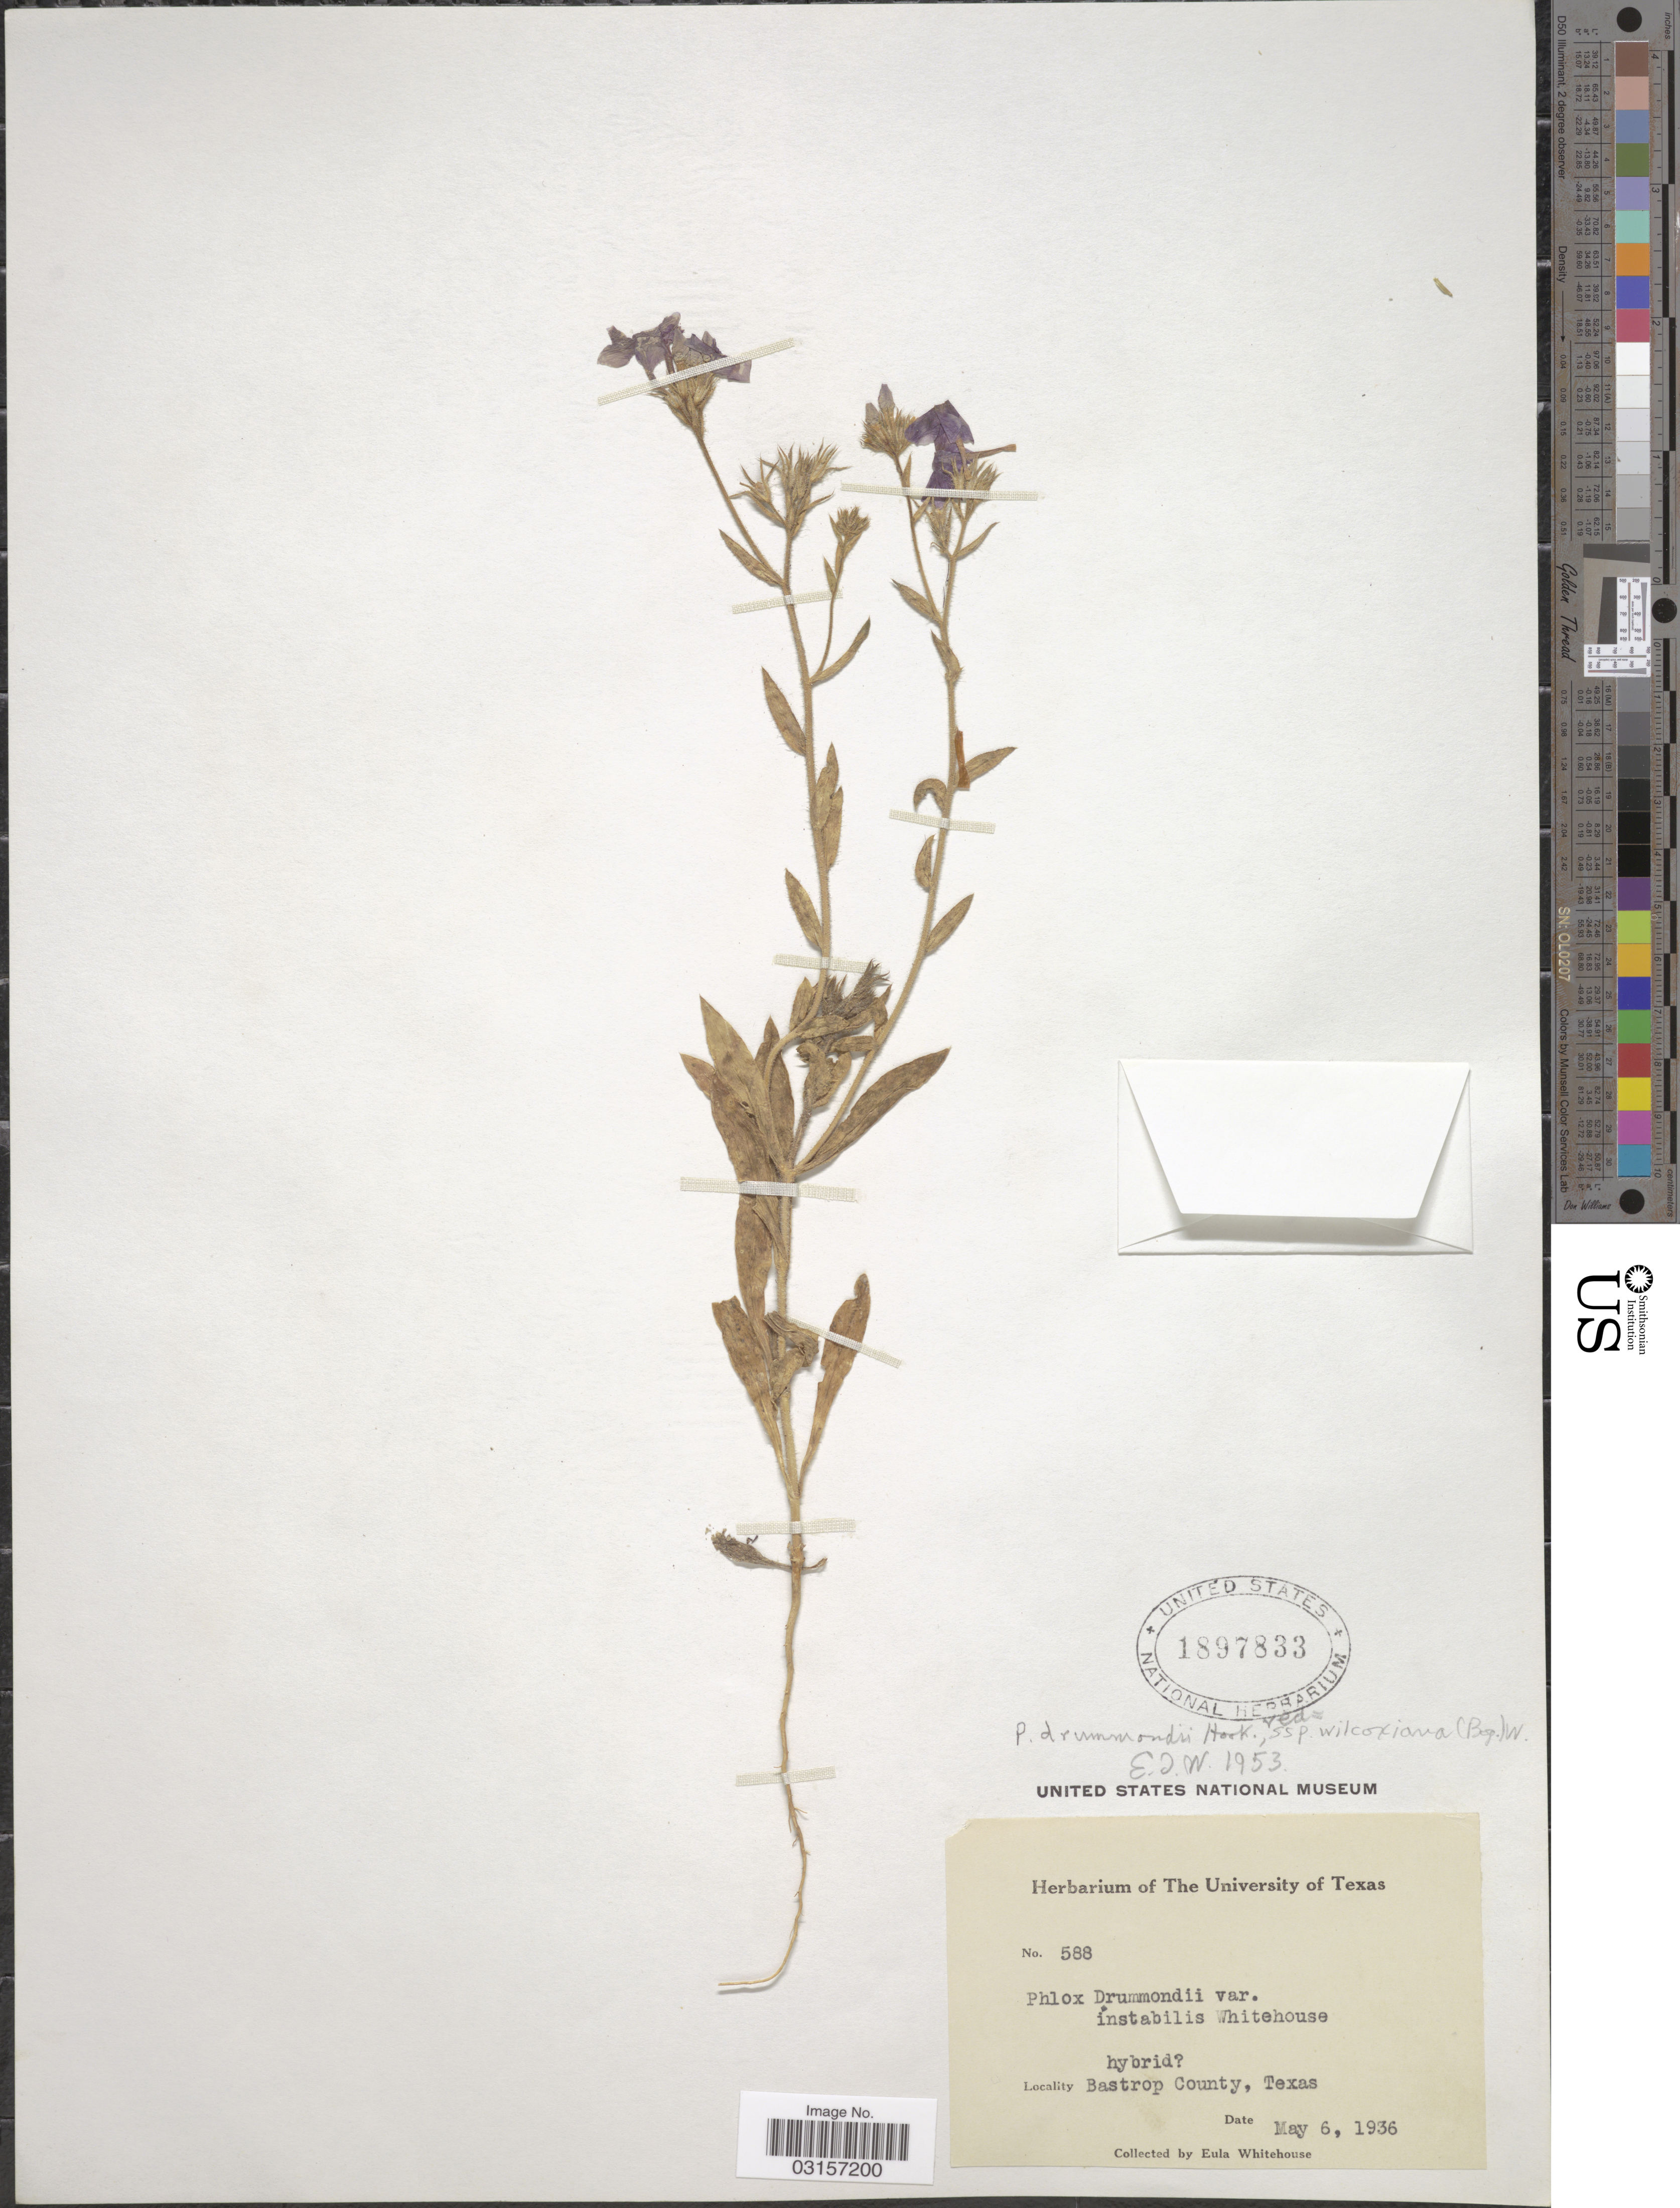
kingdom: Plantae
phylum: Tracheophyta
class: Magnoliopsida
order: Ericales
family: Polemoniaceae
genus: Phlox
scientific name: Phlox drummondii subsp. wilcoxiana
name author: Wherry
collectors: E. Whitehouse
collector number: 588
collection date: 1936-05-06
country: United States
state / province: Texas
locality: Bastrop County, Texas.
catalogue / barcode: US 1897833